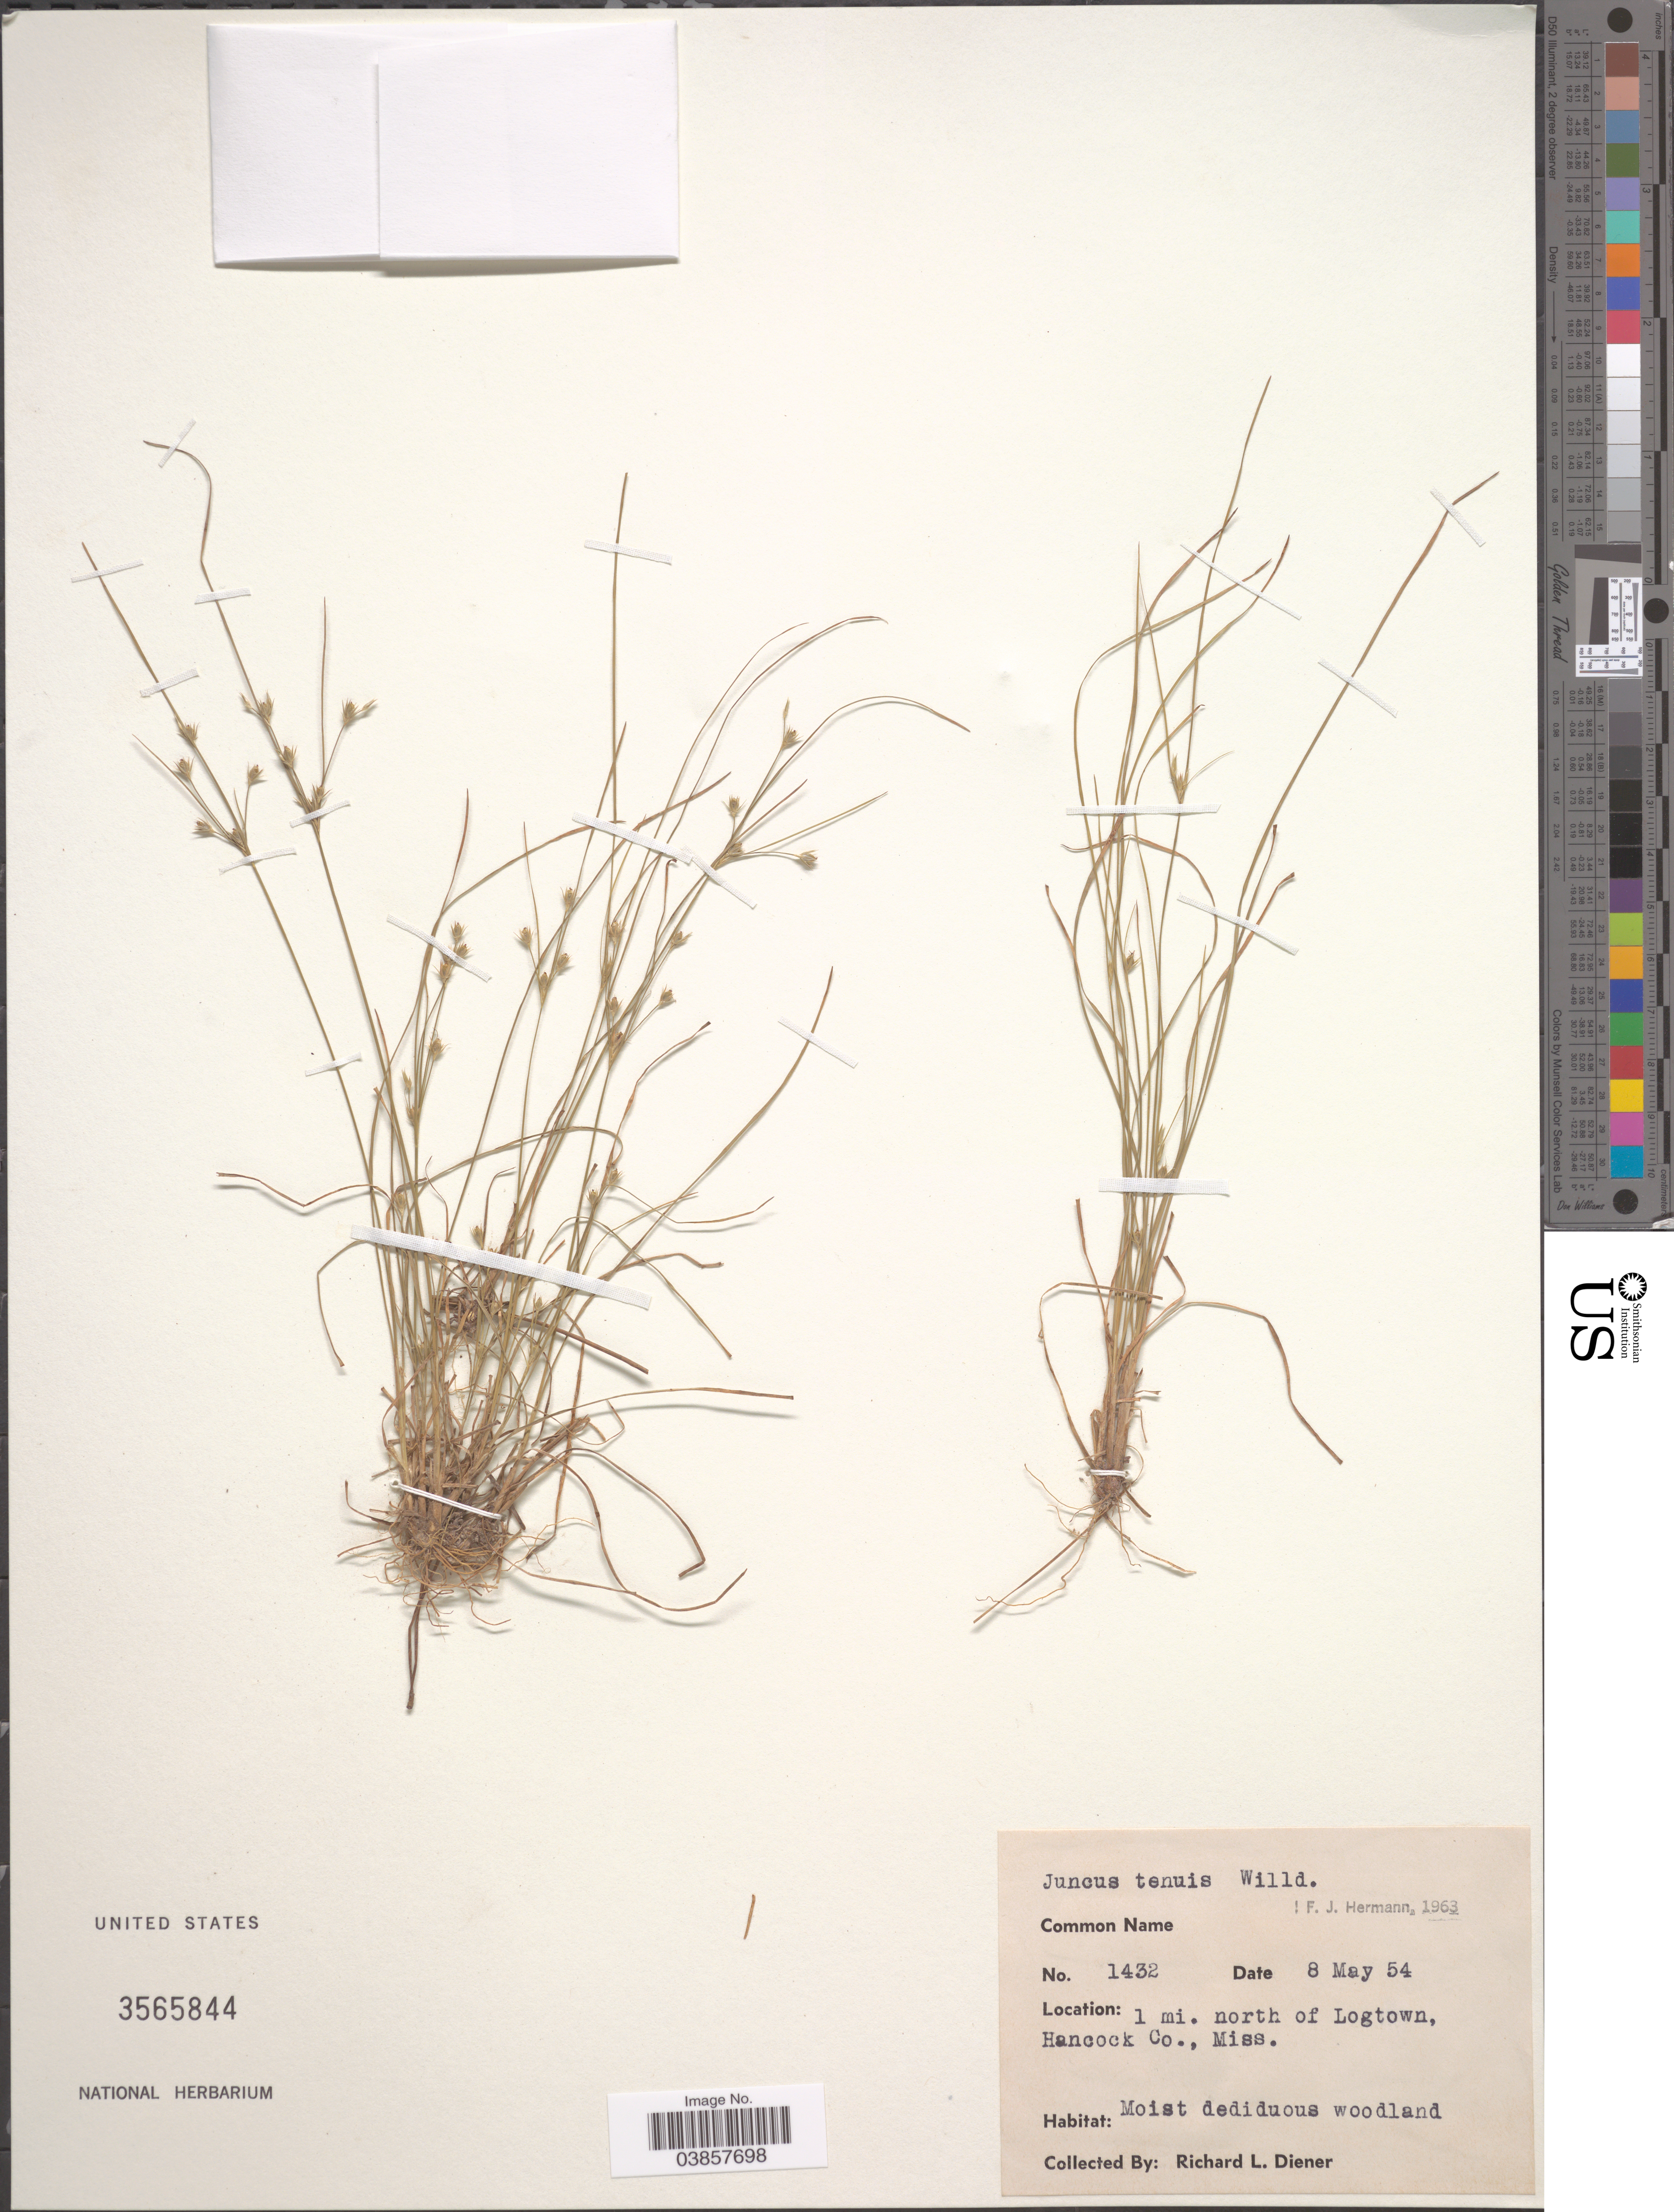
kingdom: Plantae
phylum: Tracheophyta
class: Liliopsida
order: Poales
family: Juncaceae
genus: Juncus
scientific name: Juncus tenuis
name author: Willd.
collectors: R. Diener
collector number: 1432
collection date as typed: Transcribed d/m/y: 8/5/54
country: United States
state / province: Mississippi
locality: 1 i. north of Logtown, Hancock Co.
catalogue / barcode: US 3565844